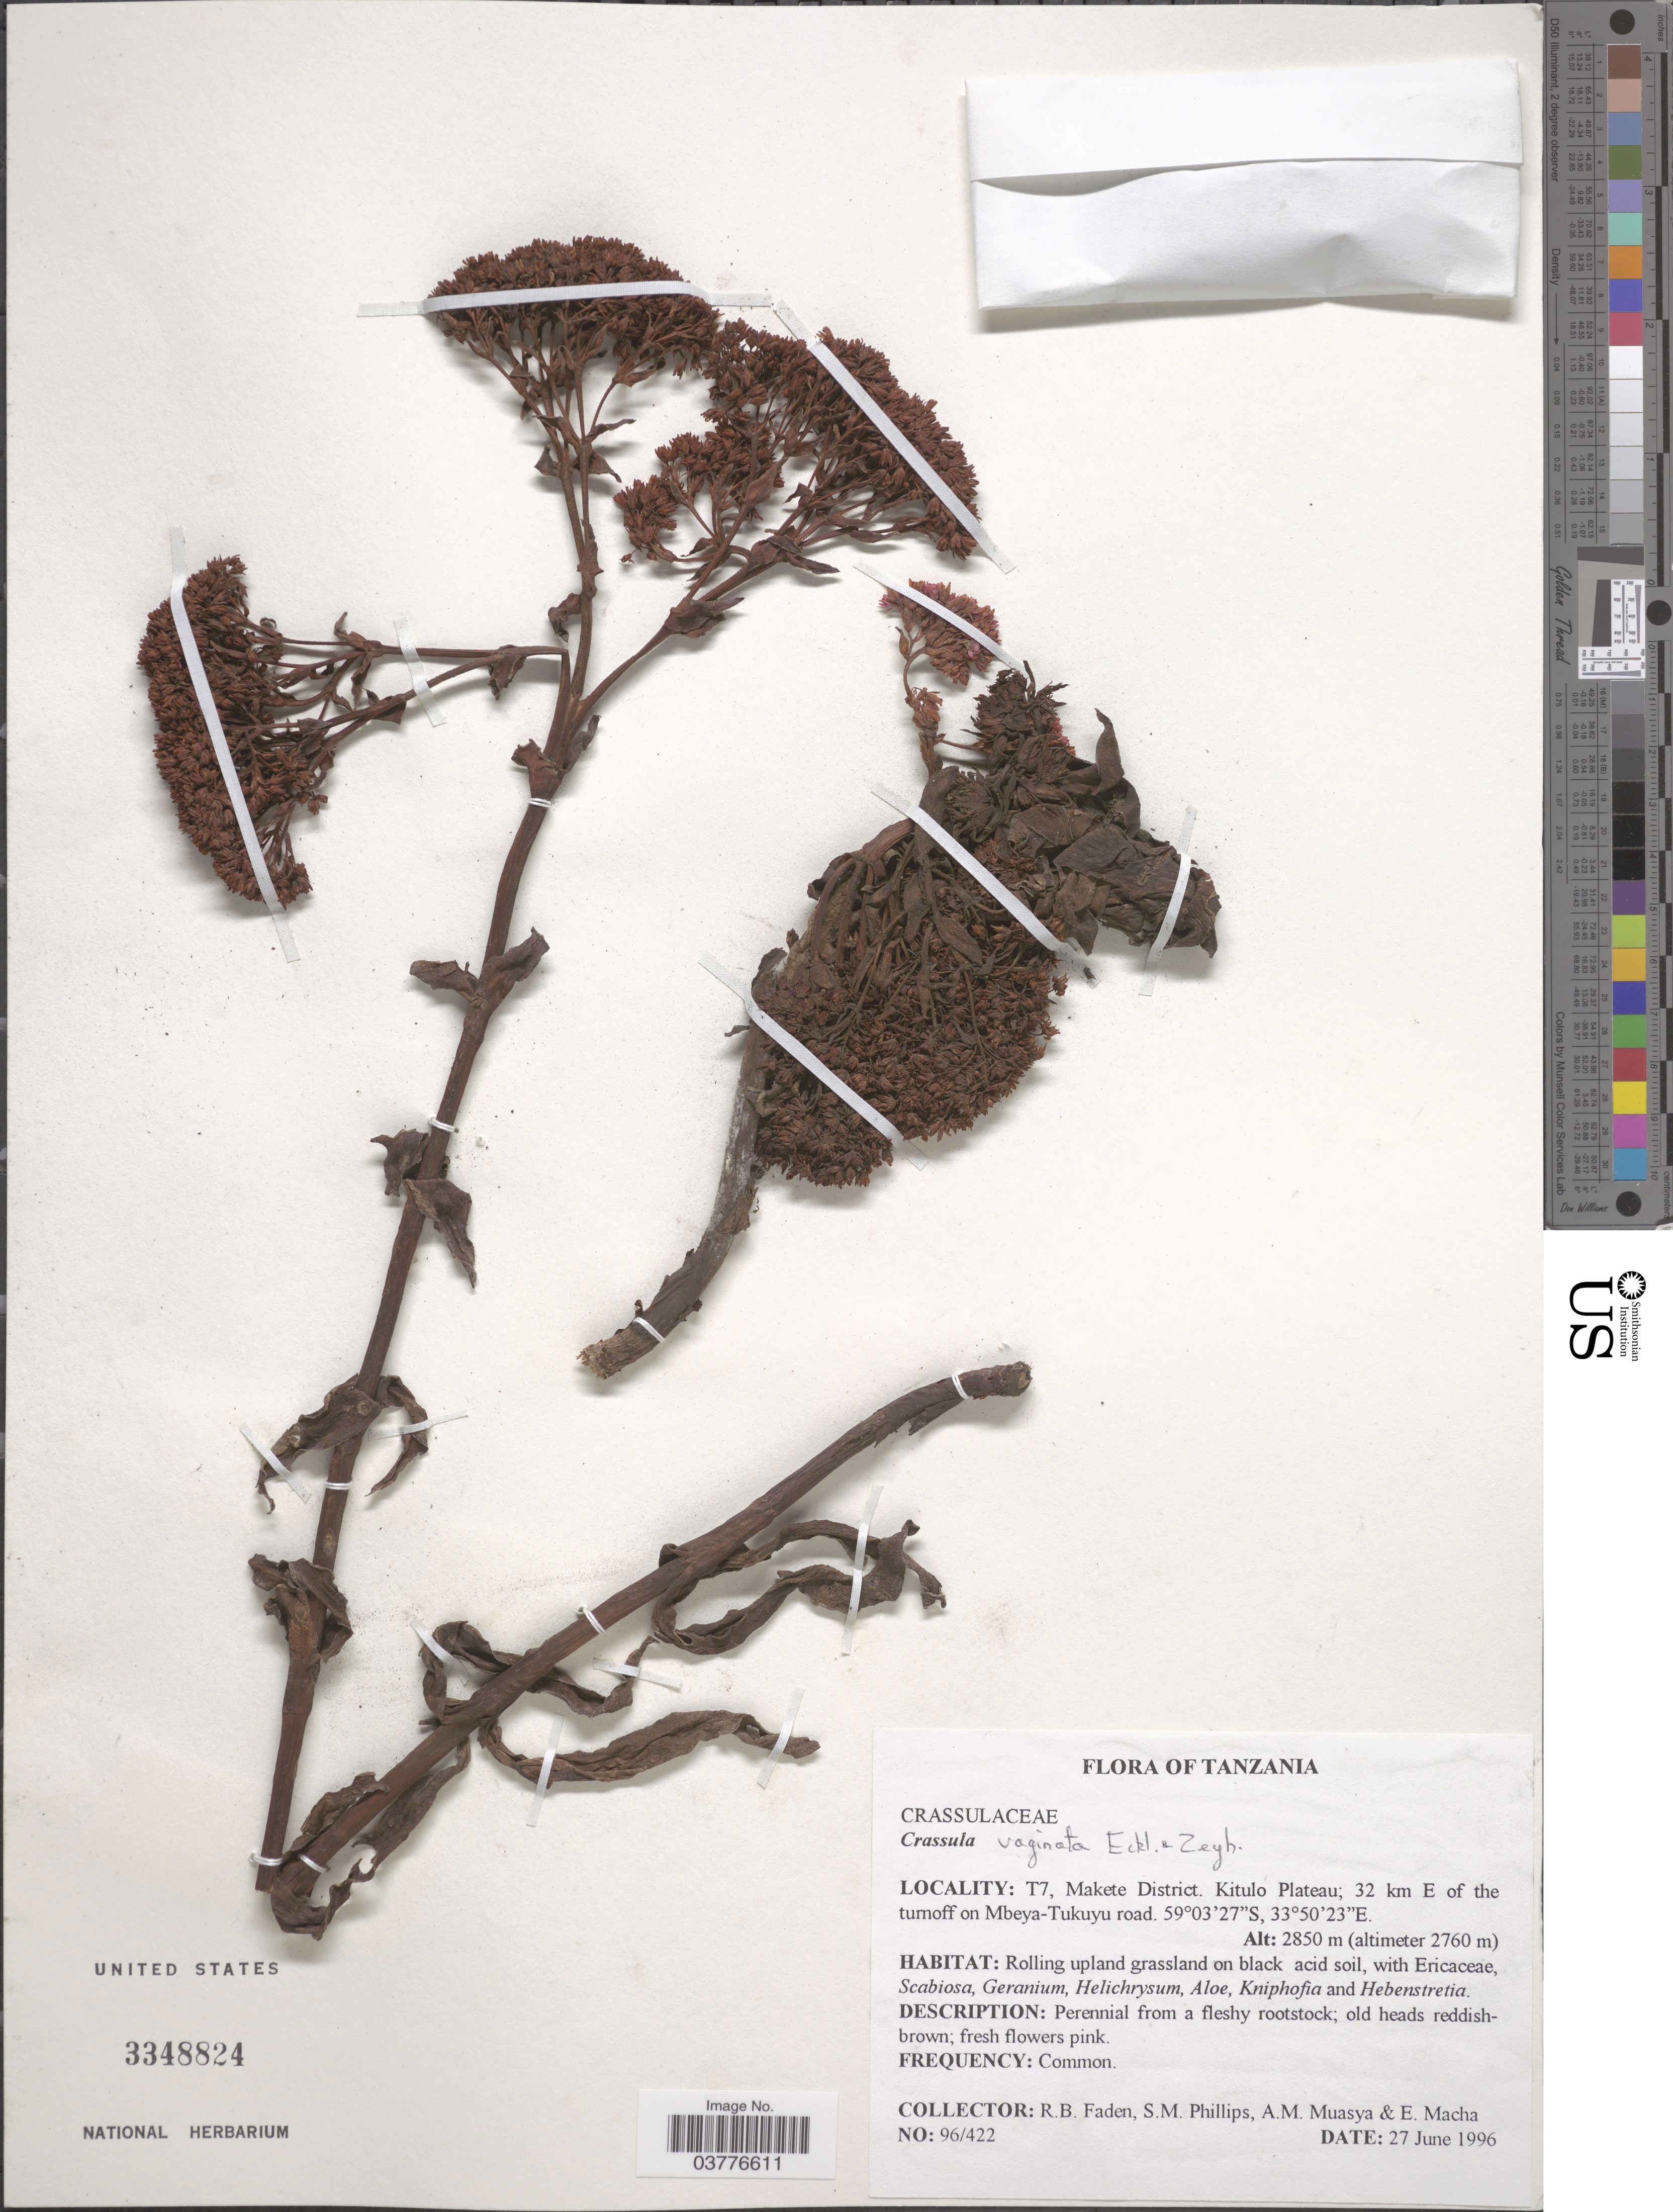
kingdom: Plantae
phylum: Tracheophyta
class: Magnoliopsida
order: Saxifragales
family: Crassulaceae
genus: Crassula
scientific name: Crassula vaginata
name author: Eckl. & Zeyh.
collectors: R. B. Faden, S. M. Phillips, A. Muasya & E. Macha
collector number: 96/422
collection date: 1996-06-27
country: Tanzania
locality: T7, Makete District. Kitulo Plateau; 32 km E of the turnoff on Mbeya-Tukuyu road.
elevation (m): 2850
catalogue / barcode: US 3348824